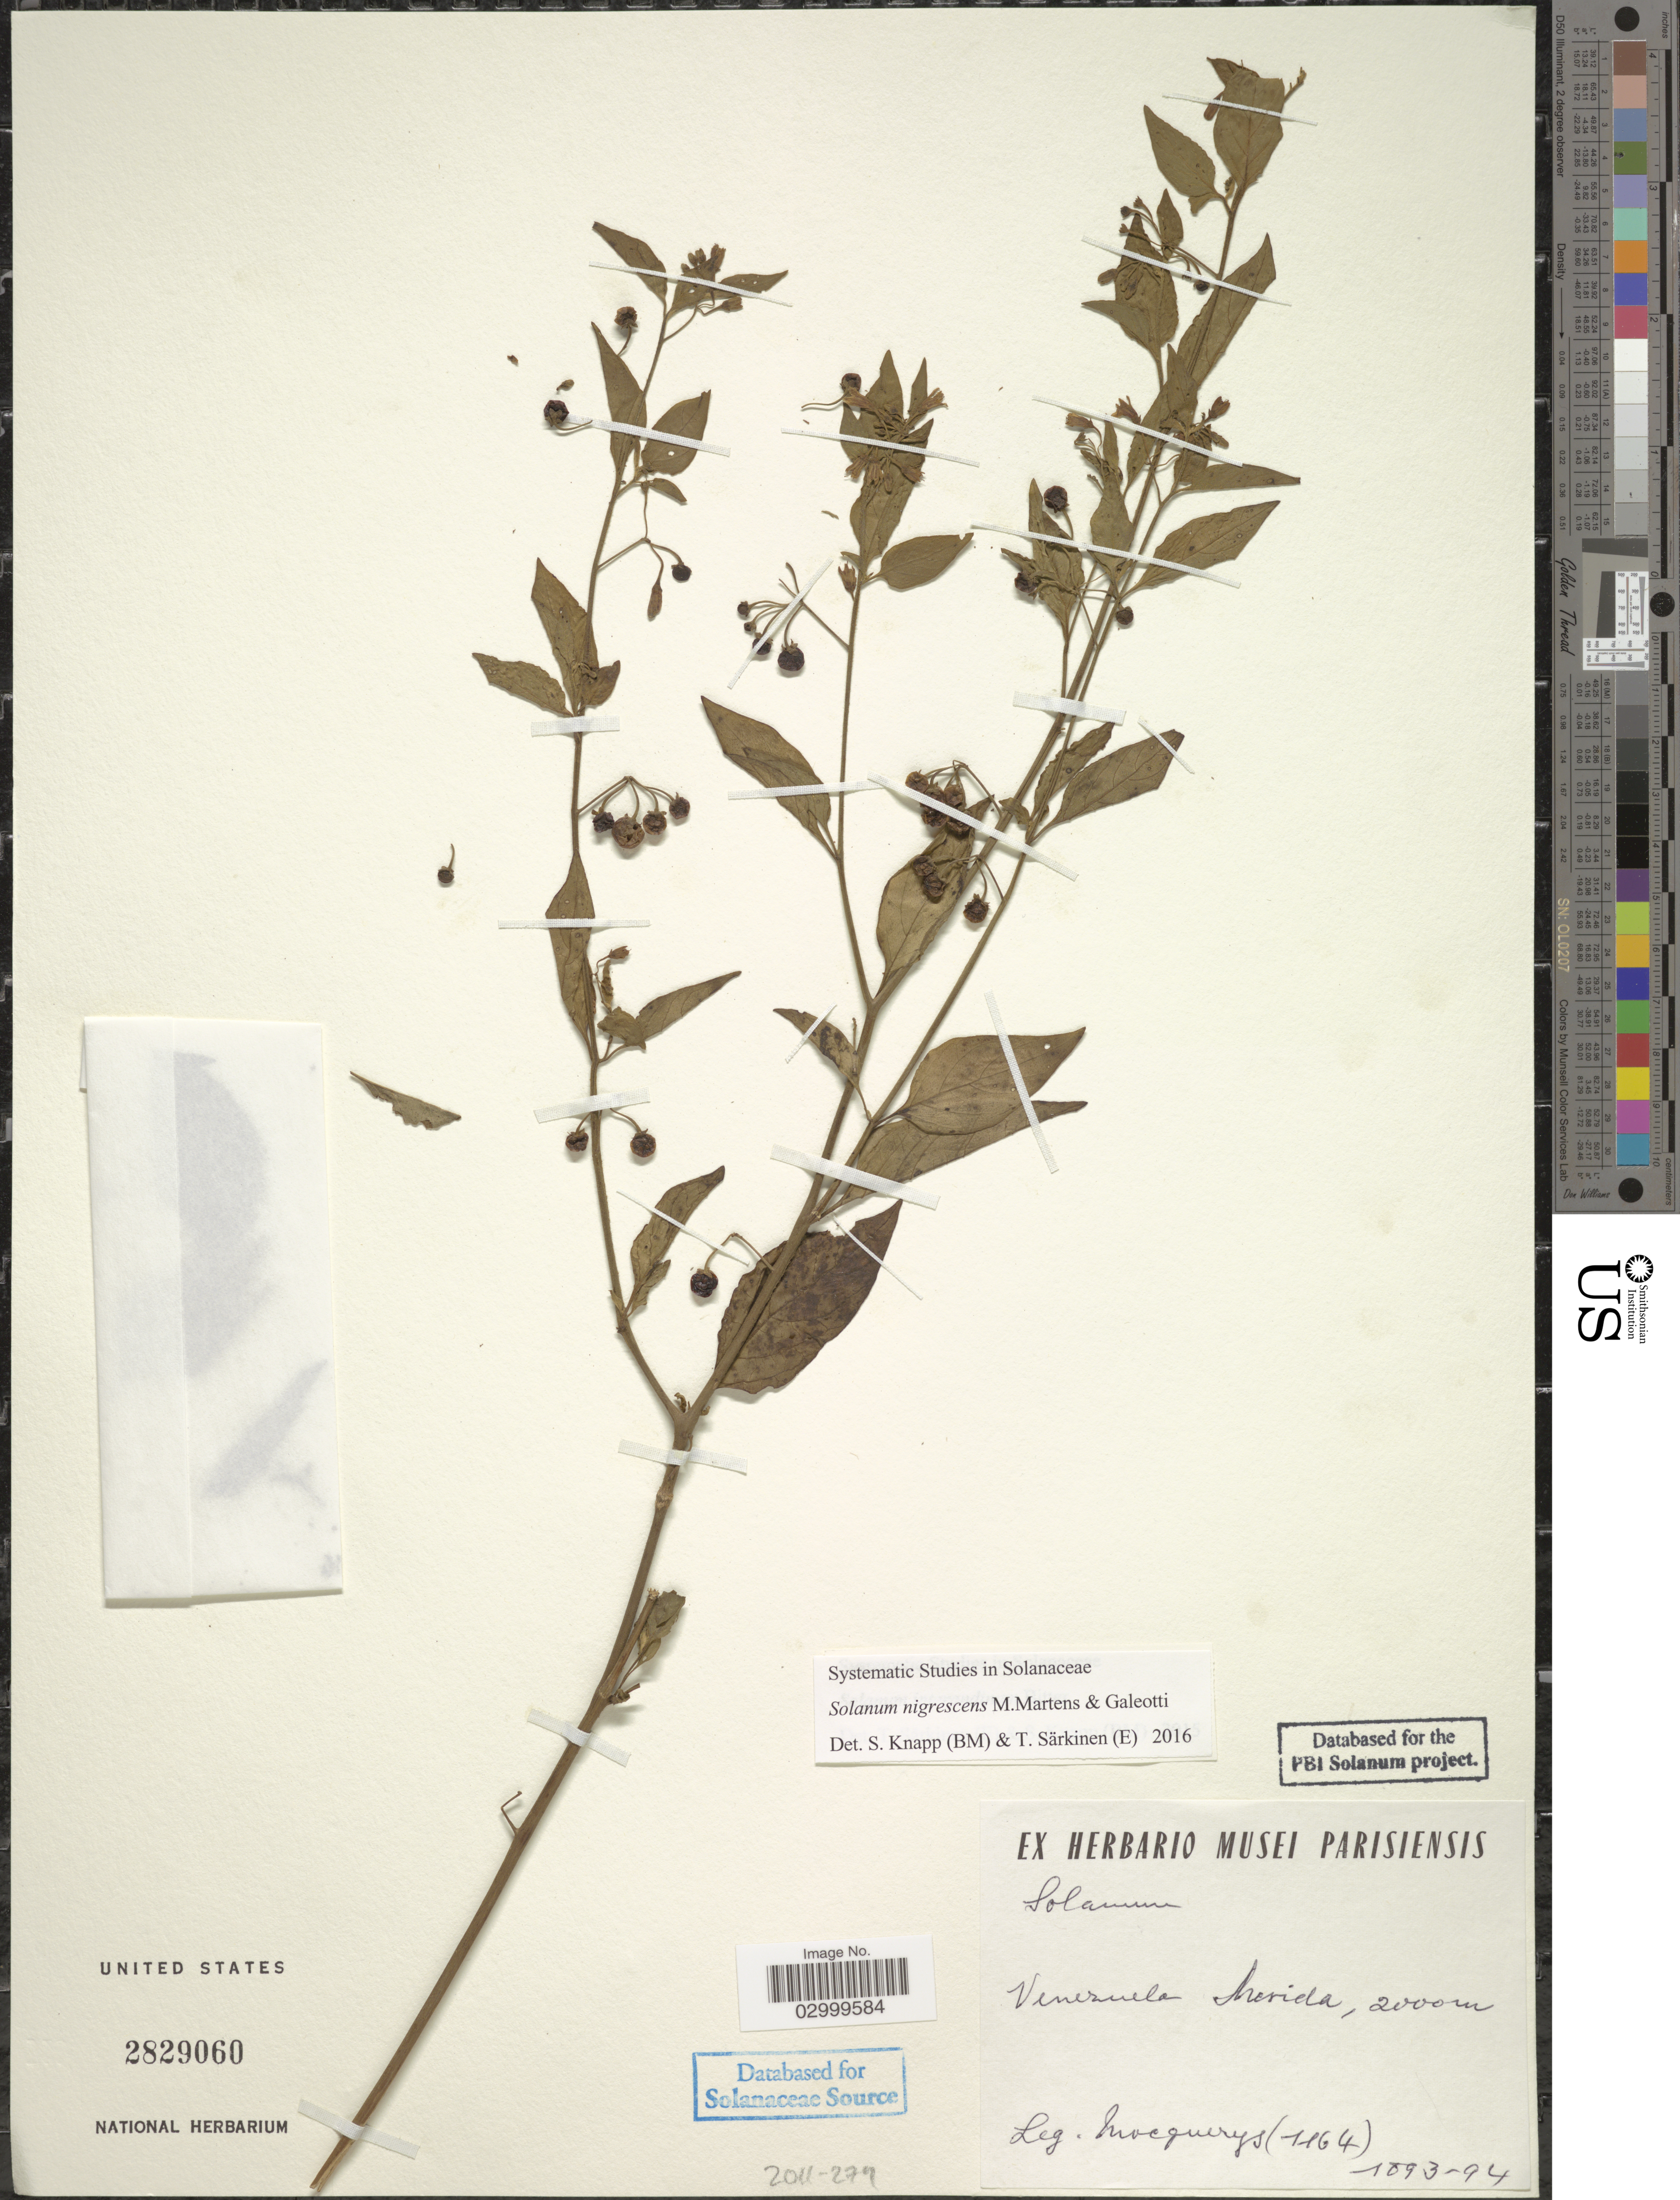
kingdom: Plantae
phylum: Tracheophyta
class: Magnoliopsida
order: Solanales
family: Solanaceae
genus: Solanum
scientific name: Solanum nigrescens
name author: M. Martens & Galeotti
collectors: A. Mocquerys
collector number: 1164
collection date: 1893/1894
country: Venezuela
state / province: Mérida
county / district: Libertador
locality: Mérida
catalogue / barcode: US 2829060